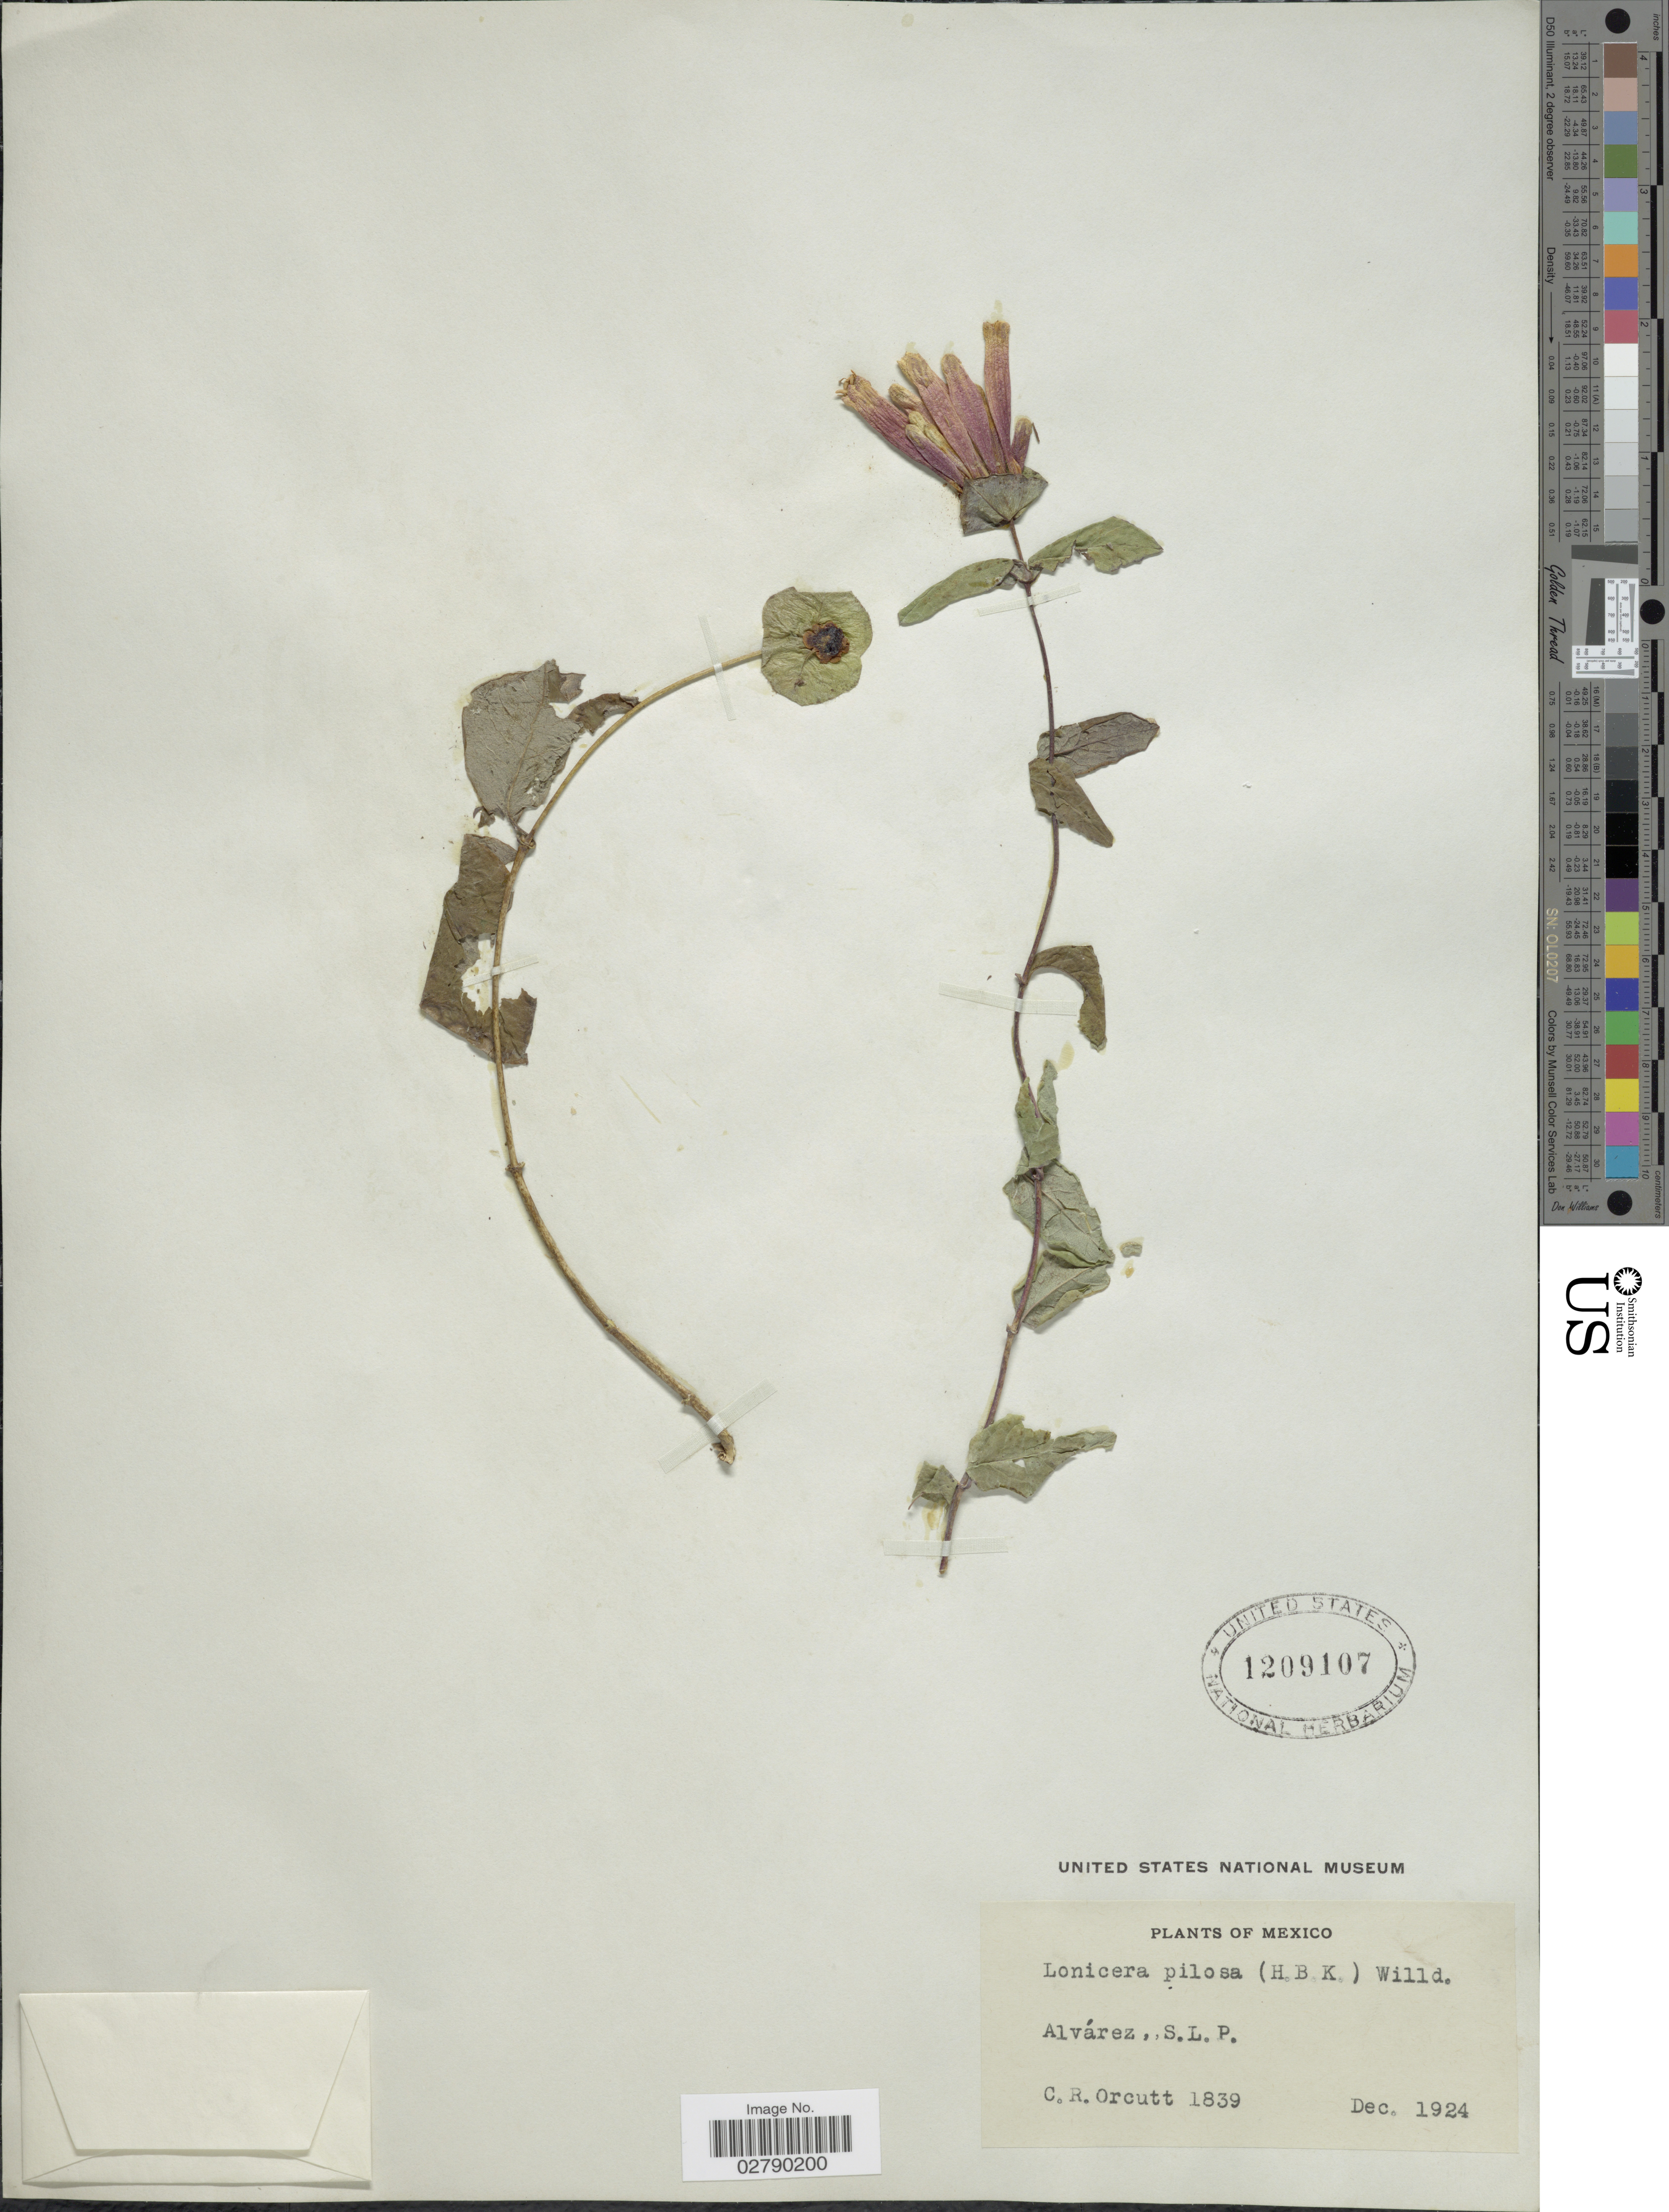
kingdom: Plantae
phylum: Tracheophyta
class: Magnoliopsida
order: Dipsacales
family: Caprifoliaceae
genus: Lonicera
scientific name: Lonicera pilosa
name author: Willd. ex Kunth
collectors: C. R. Orcutt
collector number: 1839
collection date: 1924-12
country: Mexico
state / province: San Luis Potosí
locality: Alvárez.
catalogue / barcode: US 1209107